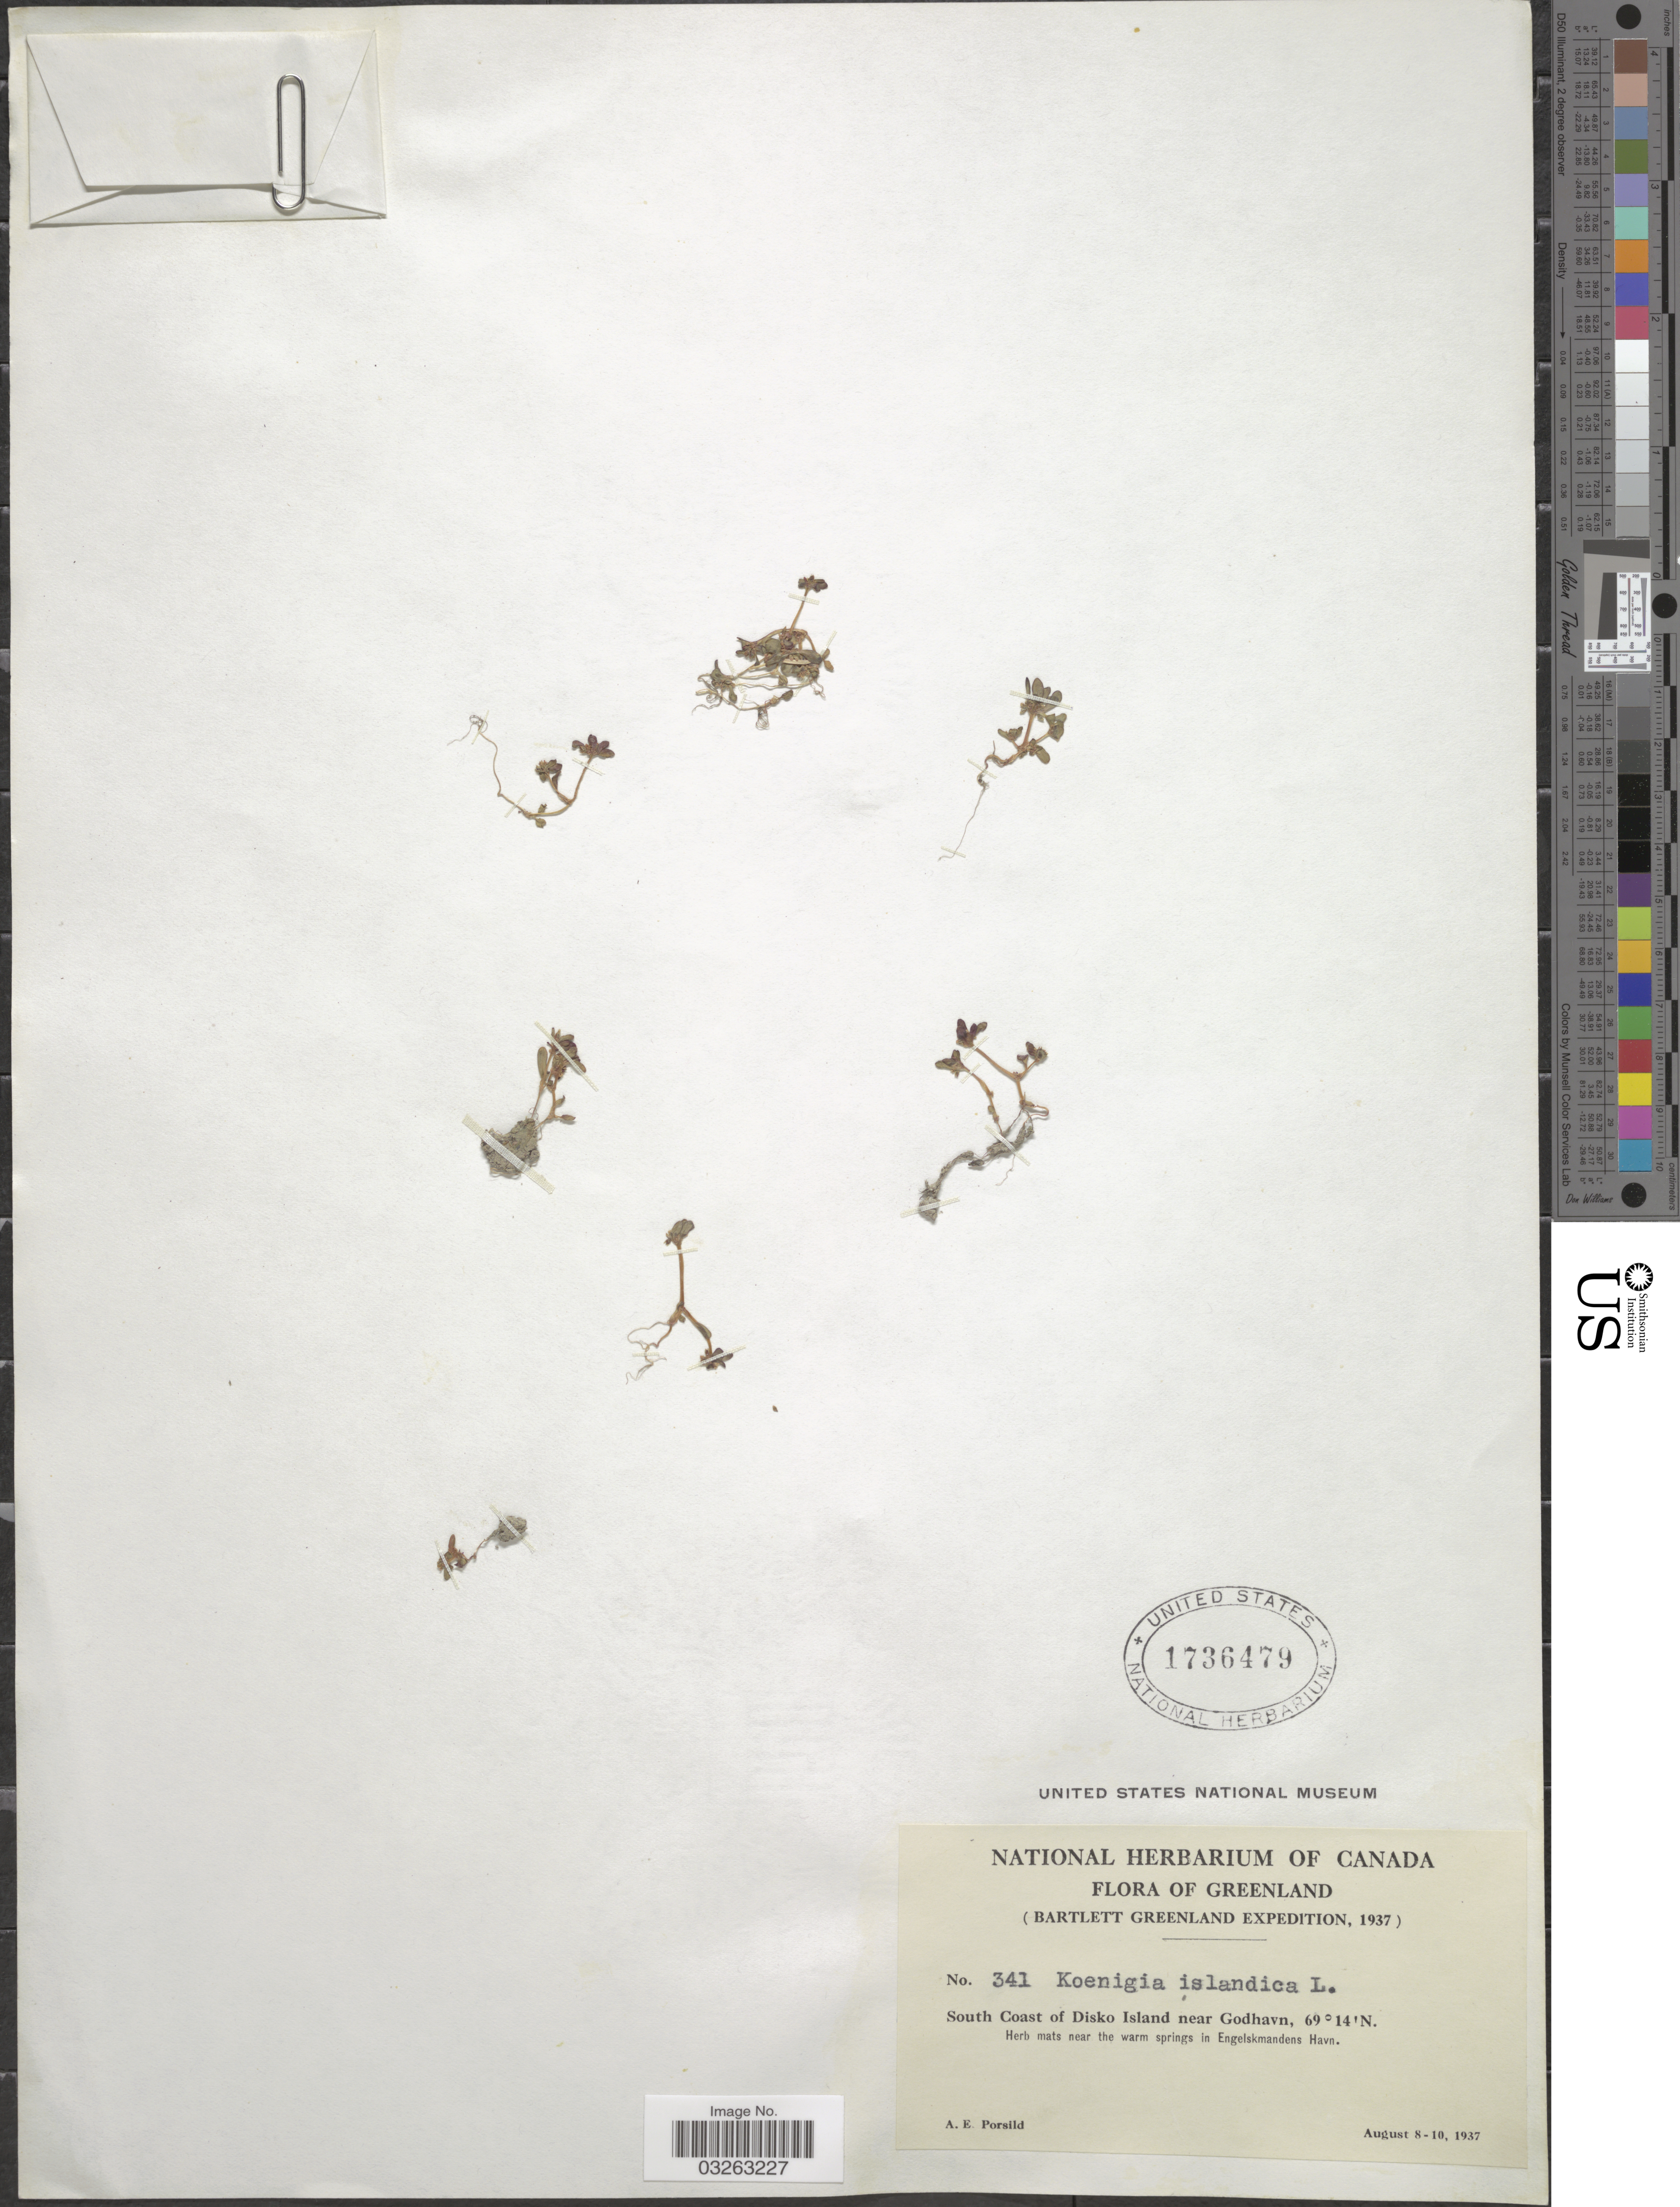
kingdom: Plantae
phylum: Tracheophyta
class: Magnoliopsida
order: Caryophyllales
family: Polygonaceae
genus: Koenigia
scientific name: Koenigia islandica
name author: L.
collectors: A. E. Porsild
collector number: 341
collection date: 1937-08-08/1937-08-10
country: Greenland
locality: South Coast of Disko Island near Godhavn. Herb mats near the warm springs in Engelskmandens Havn.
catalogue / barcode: US 1736479